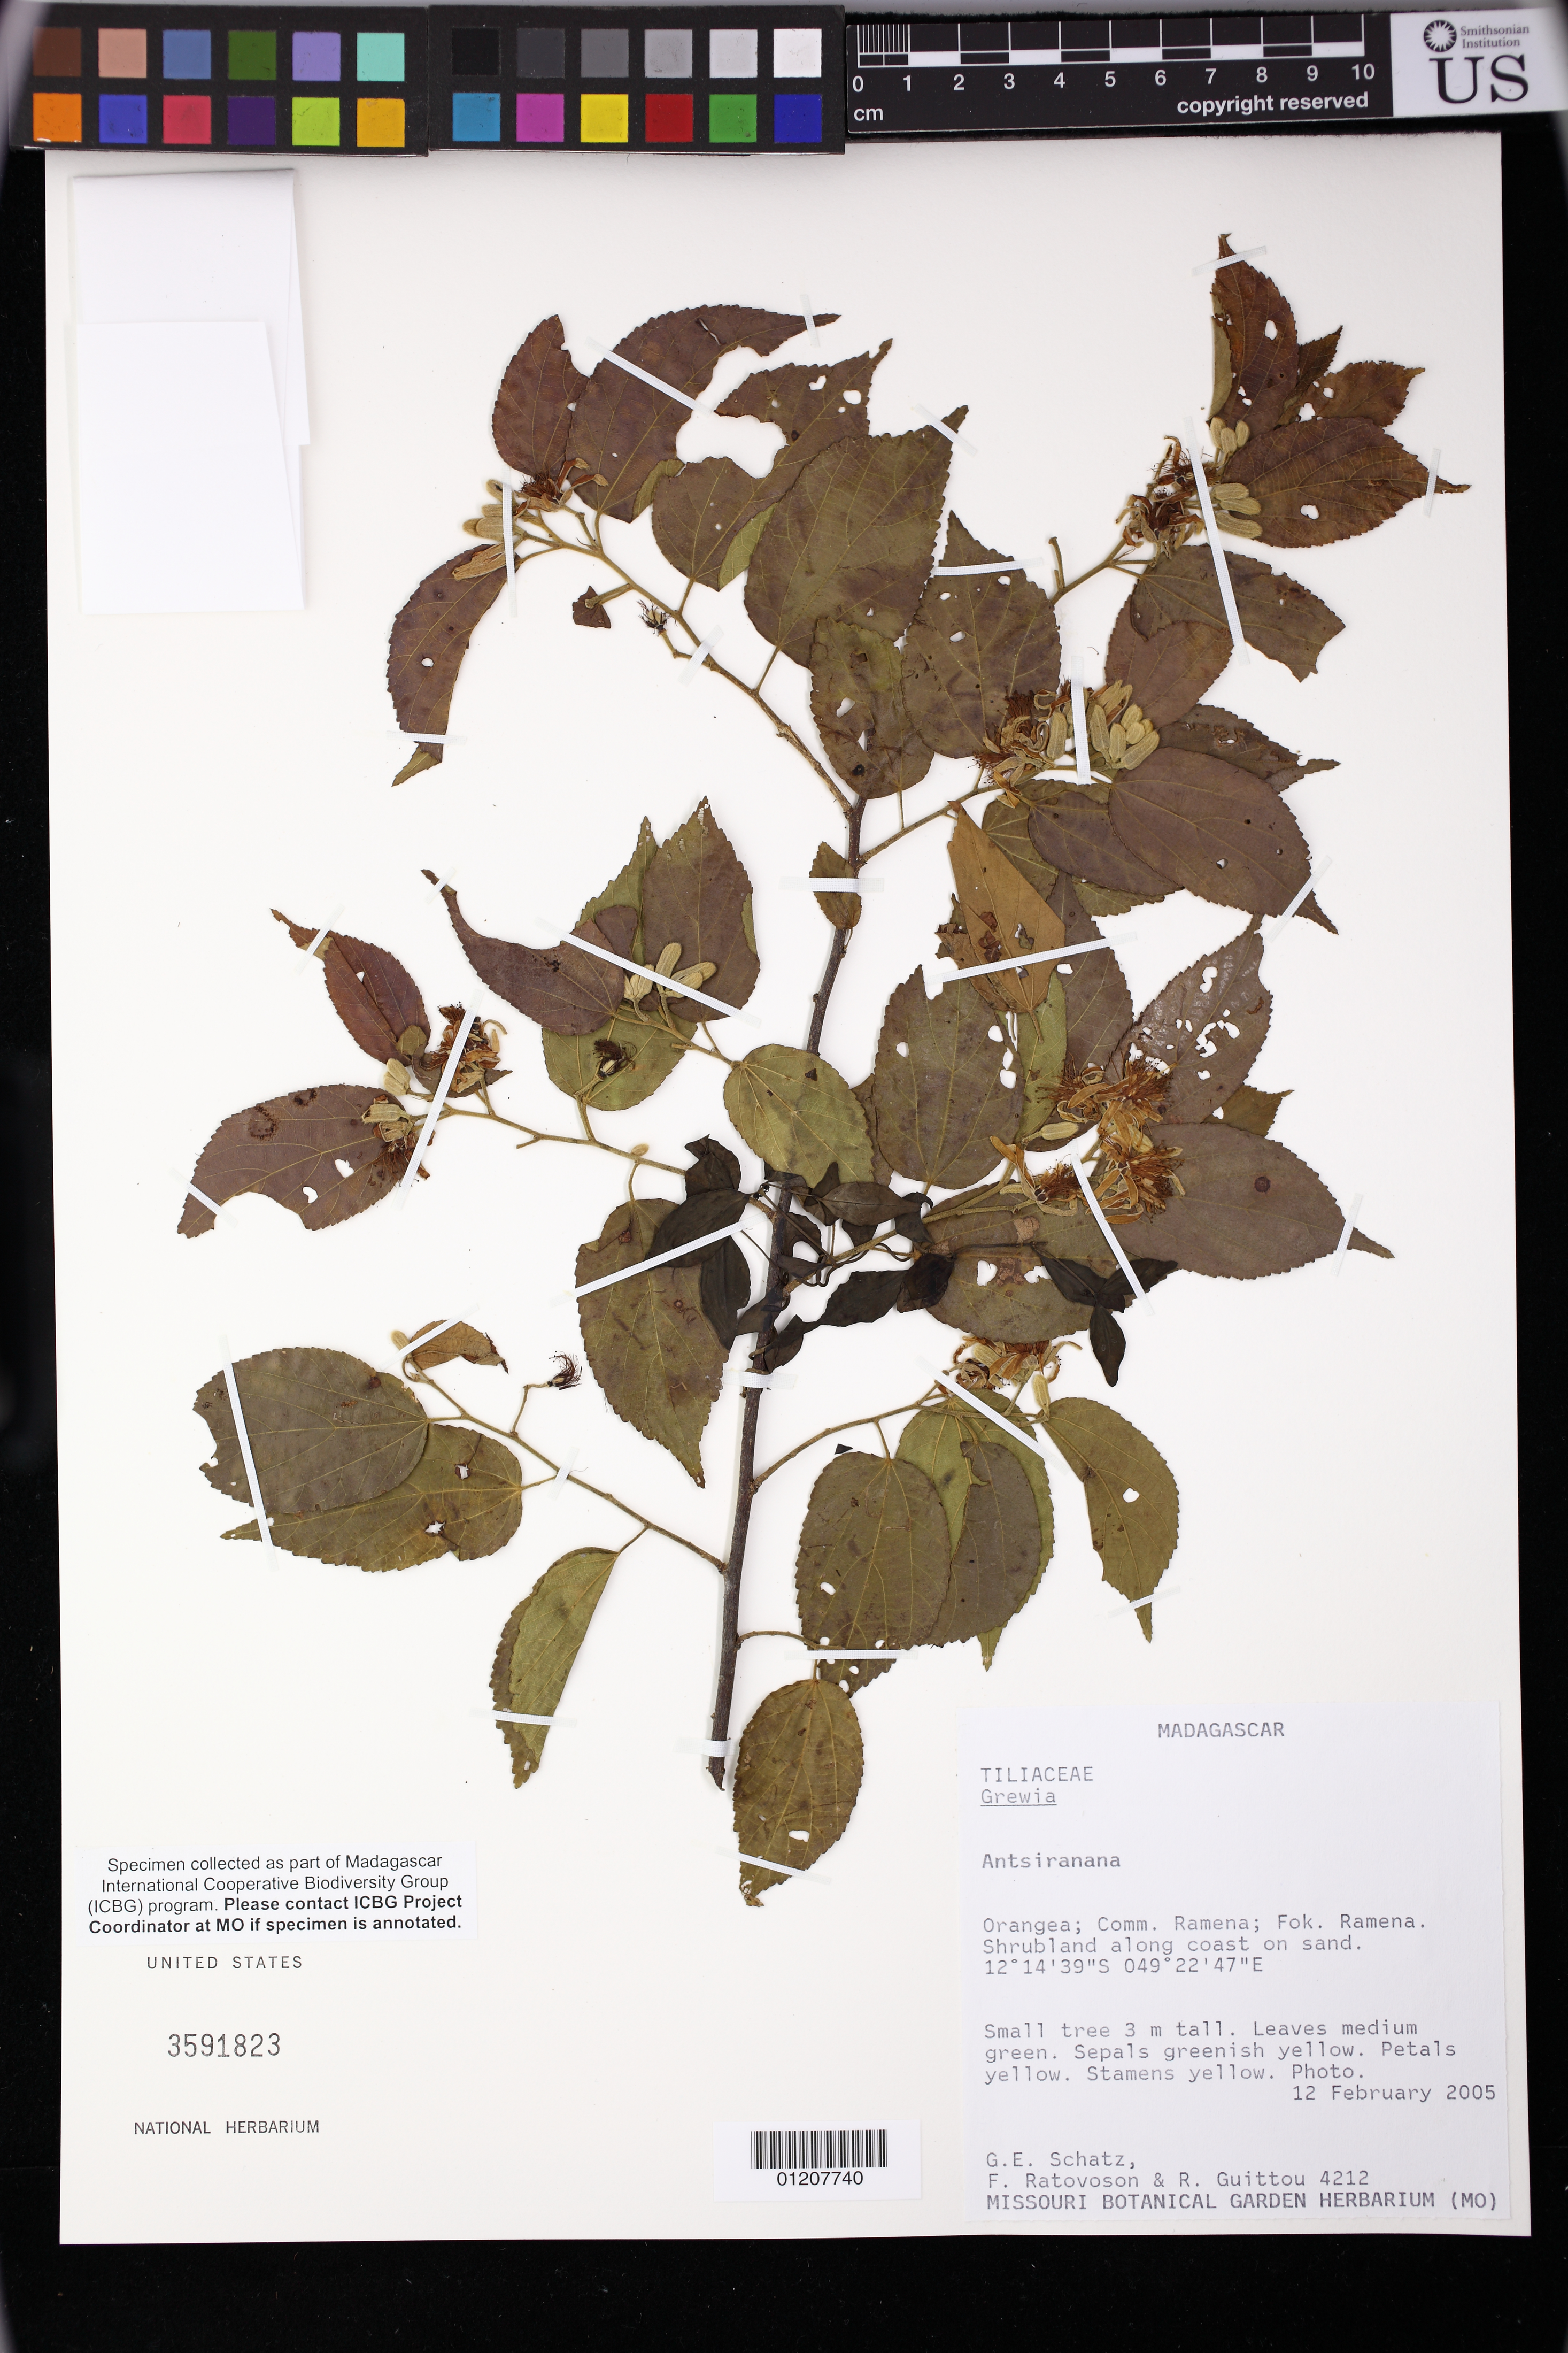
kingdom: Plantae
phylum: Tracheophyta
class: Magnoliopsida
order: Malvales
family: Malvaceae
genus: Grewia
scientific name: Grewia sp.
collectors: G. Schatz, F. Ratovoson & R. Guittou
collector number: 4212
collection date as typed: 02 Dec 2005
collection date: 2005-12-02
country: Madagascar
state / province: Diana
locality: Antsiranana. Orangea; Comm. Ramena; Fok. Ramena.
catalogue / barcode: US 3591823